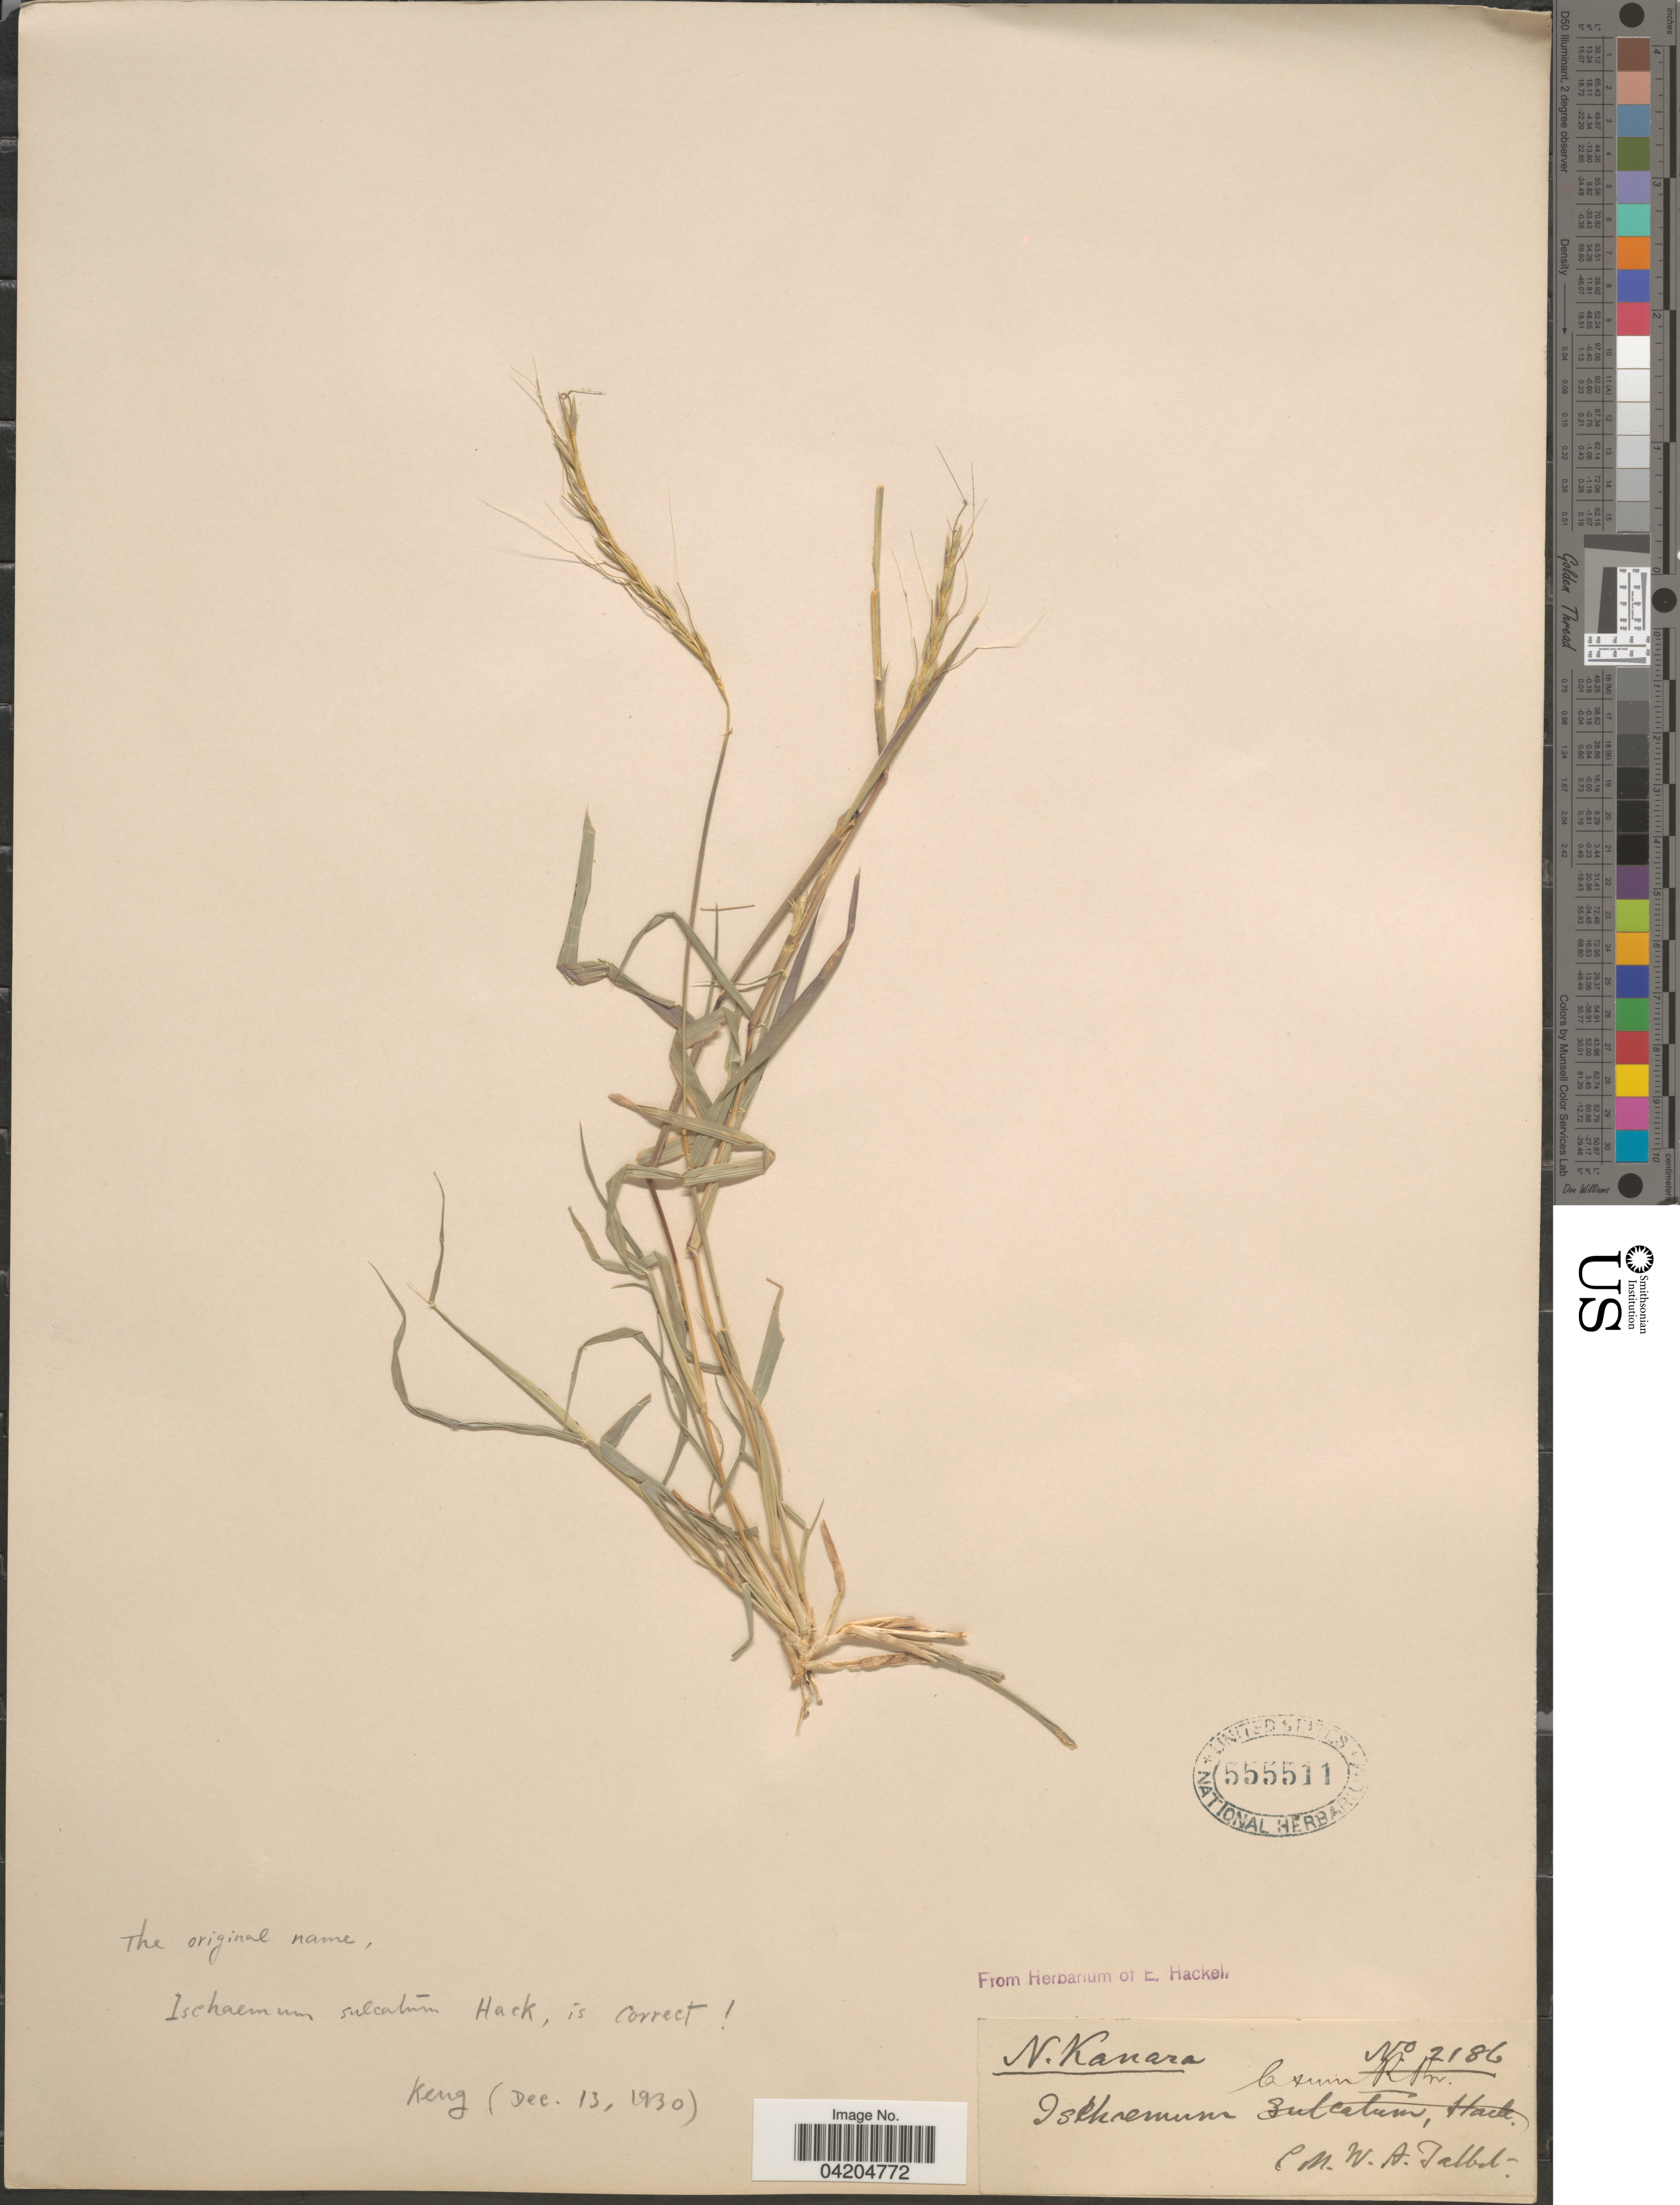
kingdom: Plantae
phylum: Tracheophyta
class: Liliopsida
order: Poales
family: Poaceae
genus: Sehima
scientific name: Sehima sulcatum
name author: (Hack.) A. Camus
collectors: W. Talbot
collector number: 2186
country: India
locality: N. Kanara.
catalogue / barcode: US 555511